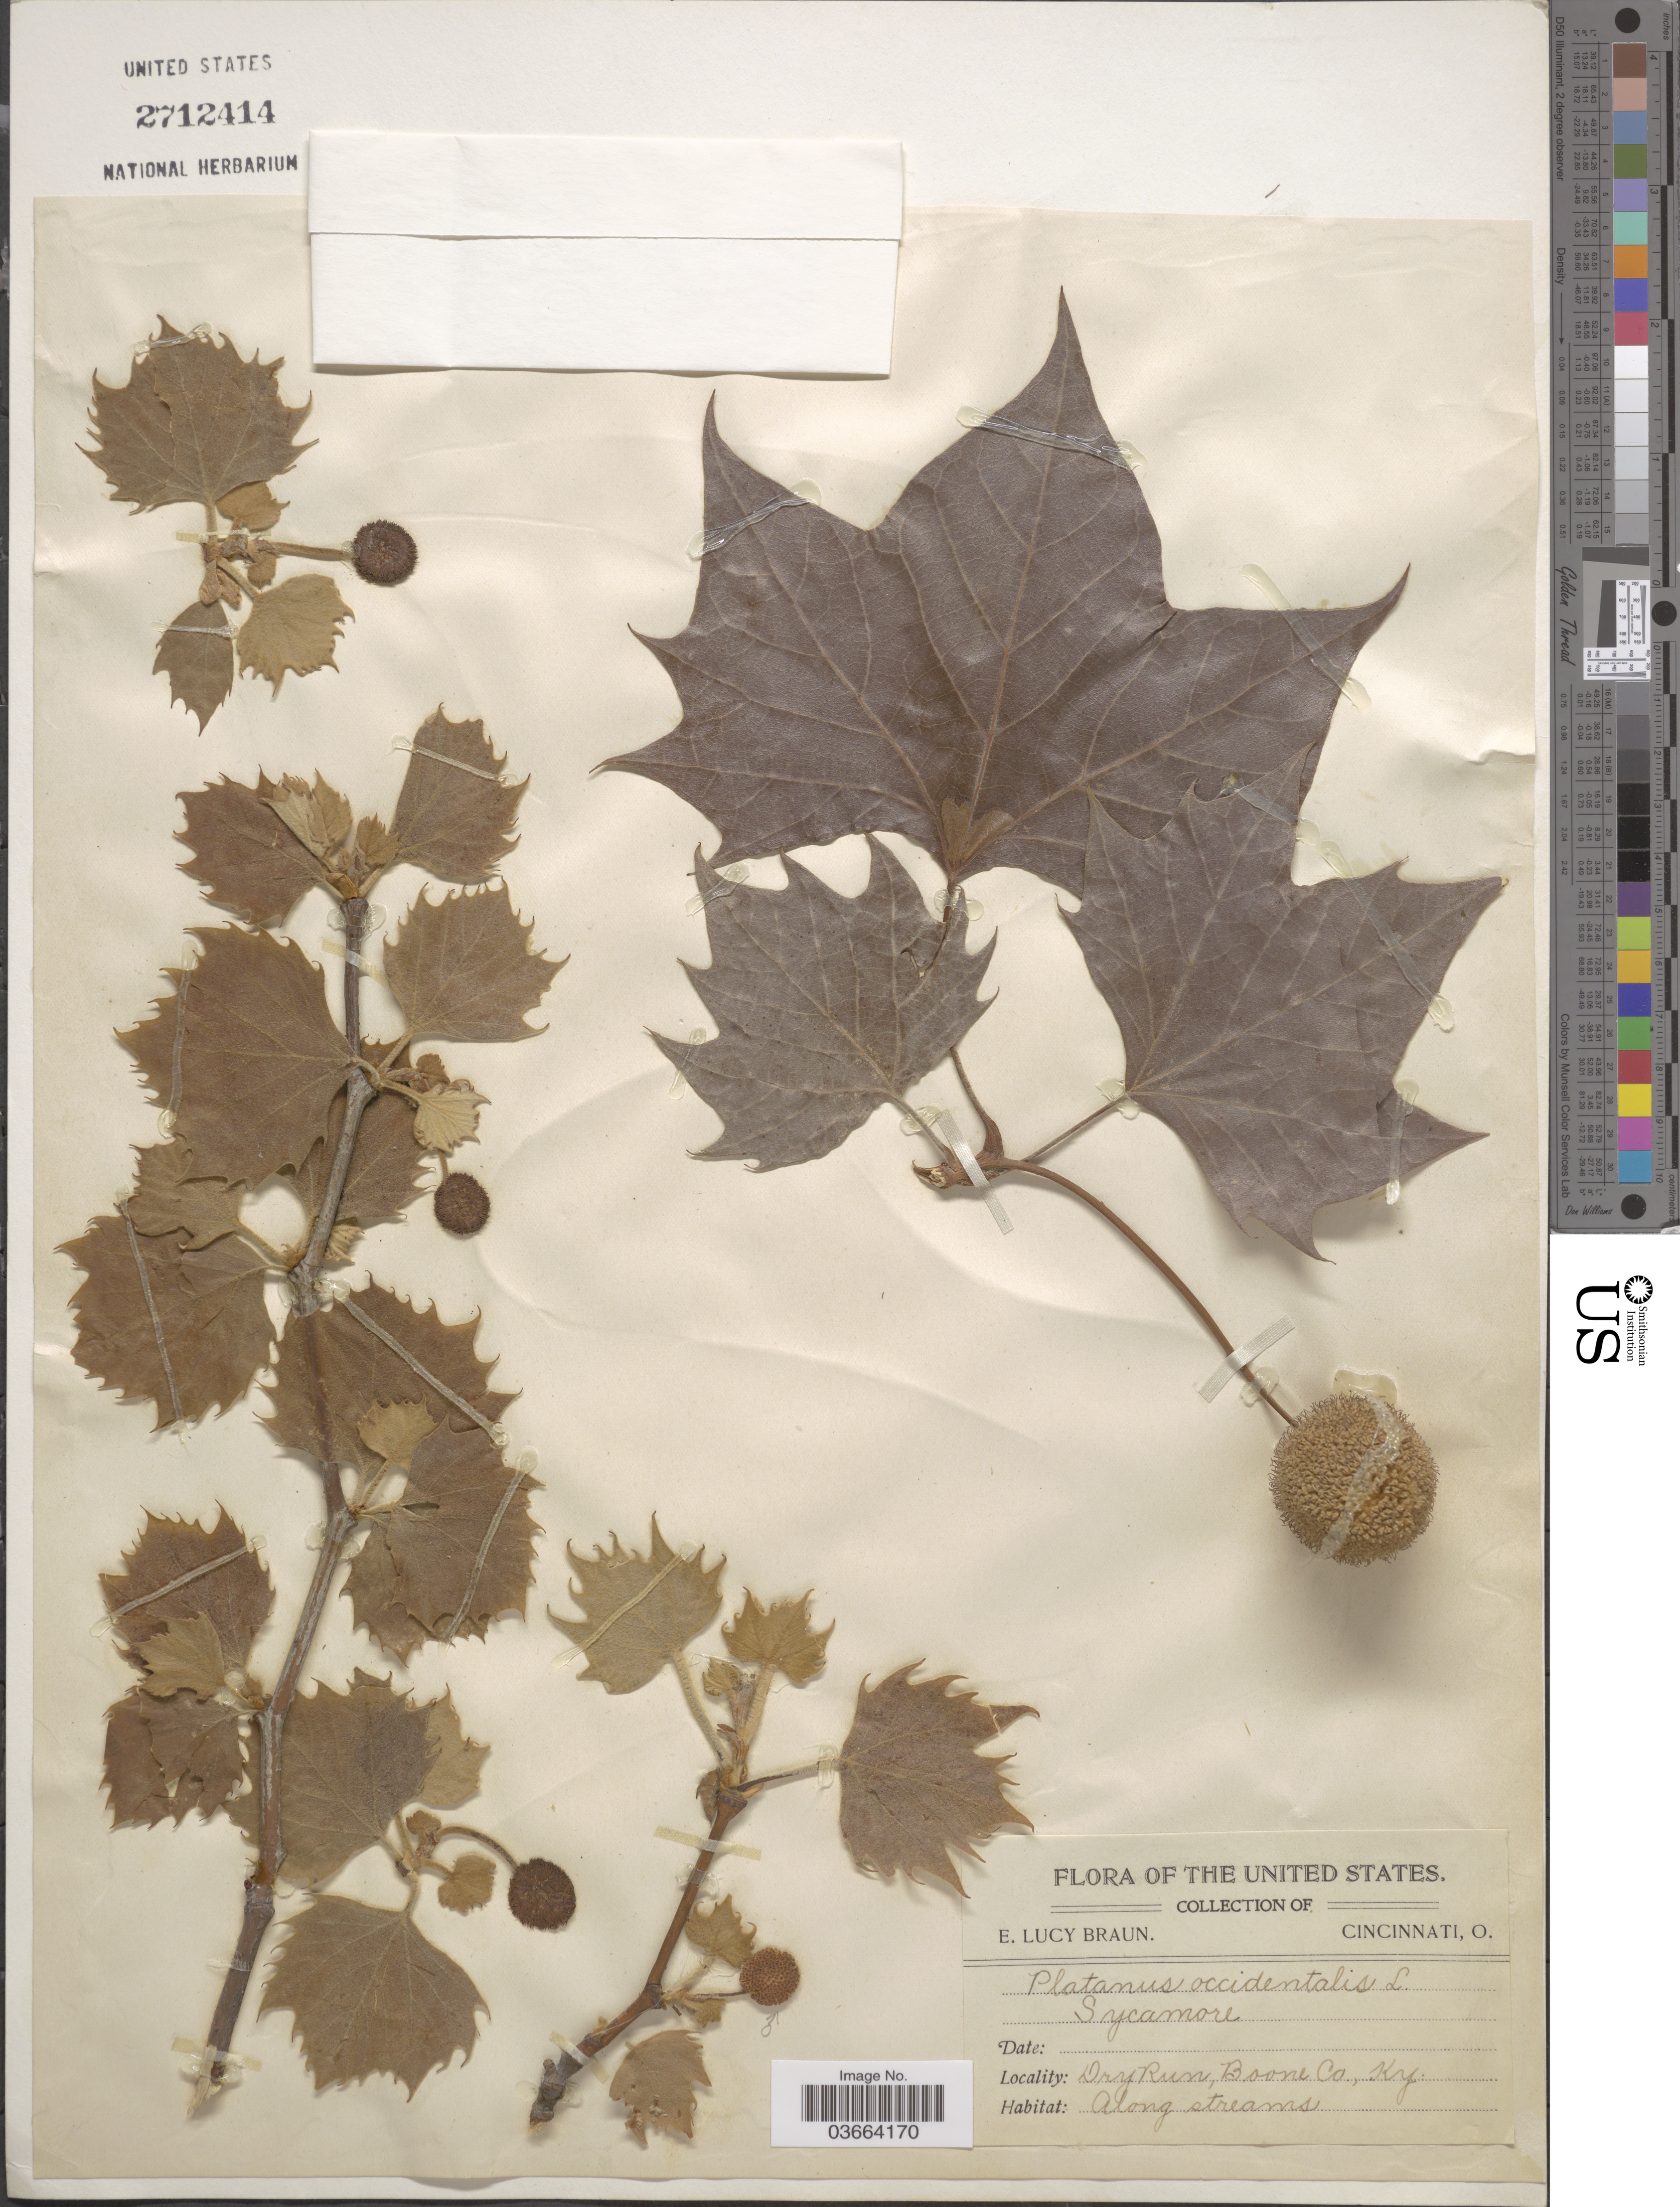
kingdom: Plantae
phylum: Tracheophyta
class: Magnoliopsida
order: Proteales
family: Platanaceae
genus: Platanus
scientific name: Platanus occidentalis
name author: L.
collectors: E. L. Braun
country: United States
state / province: Kentucky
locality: Dry Run, Boone Co.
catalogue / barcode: US 2712414